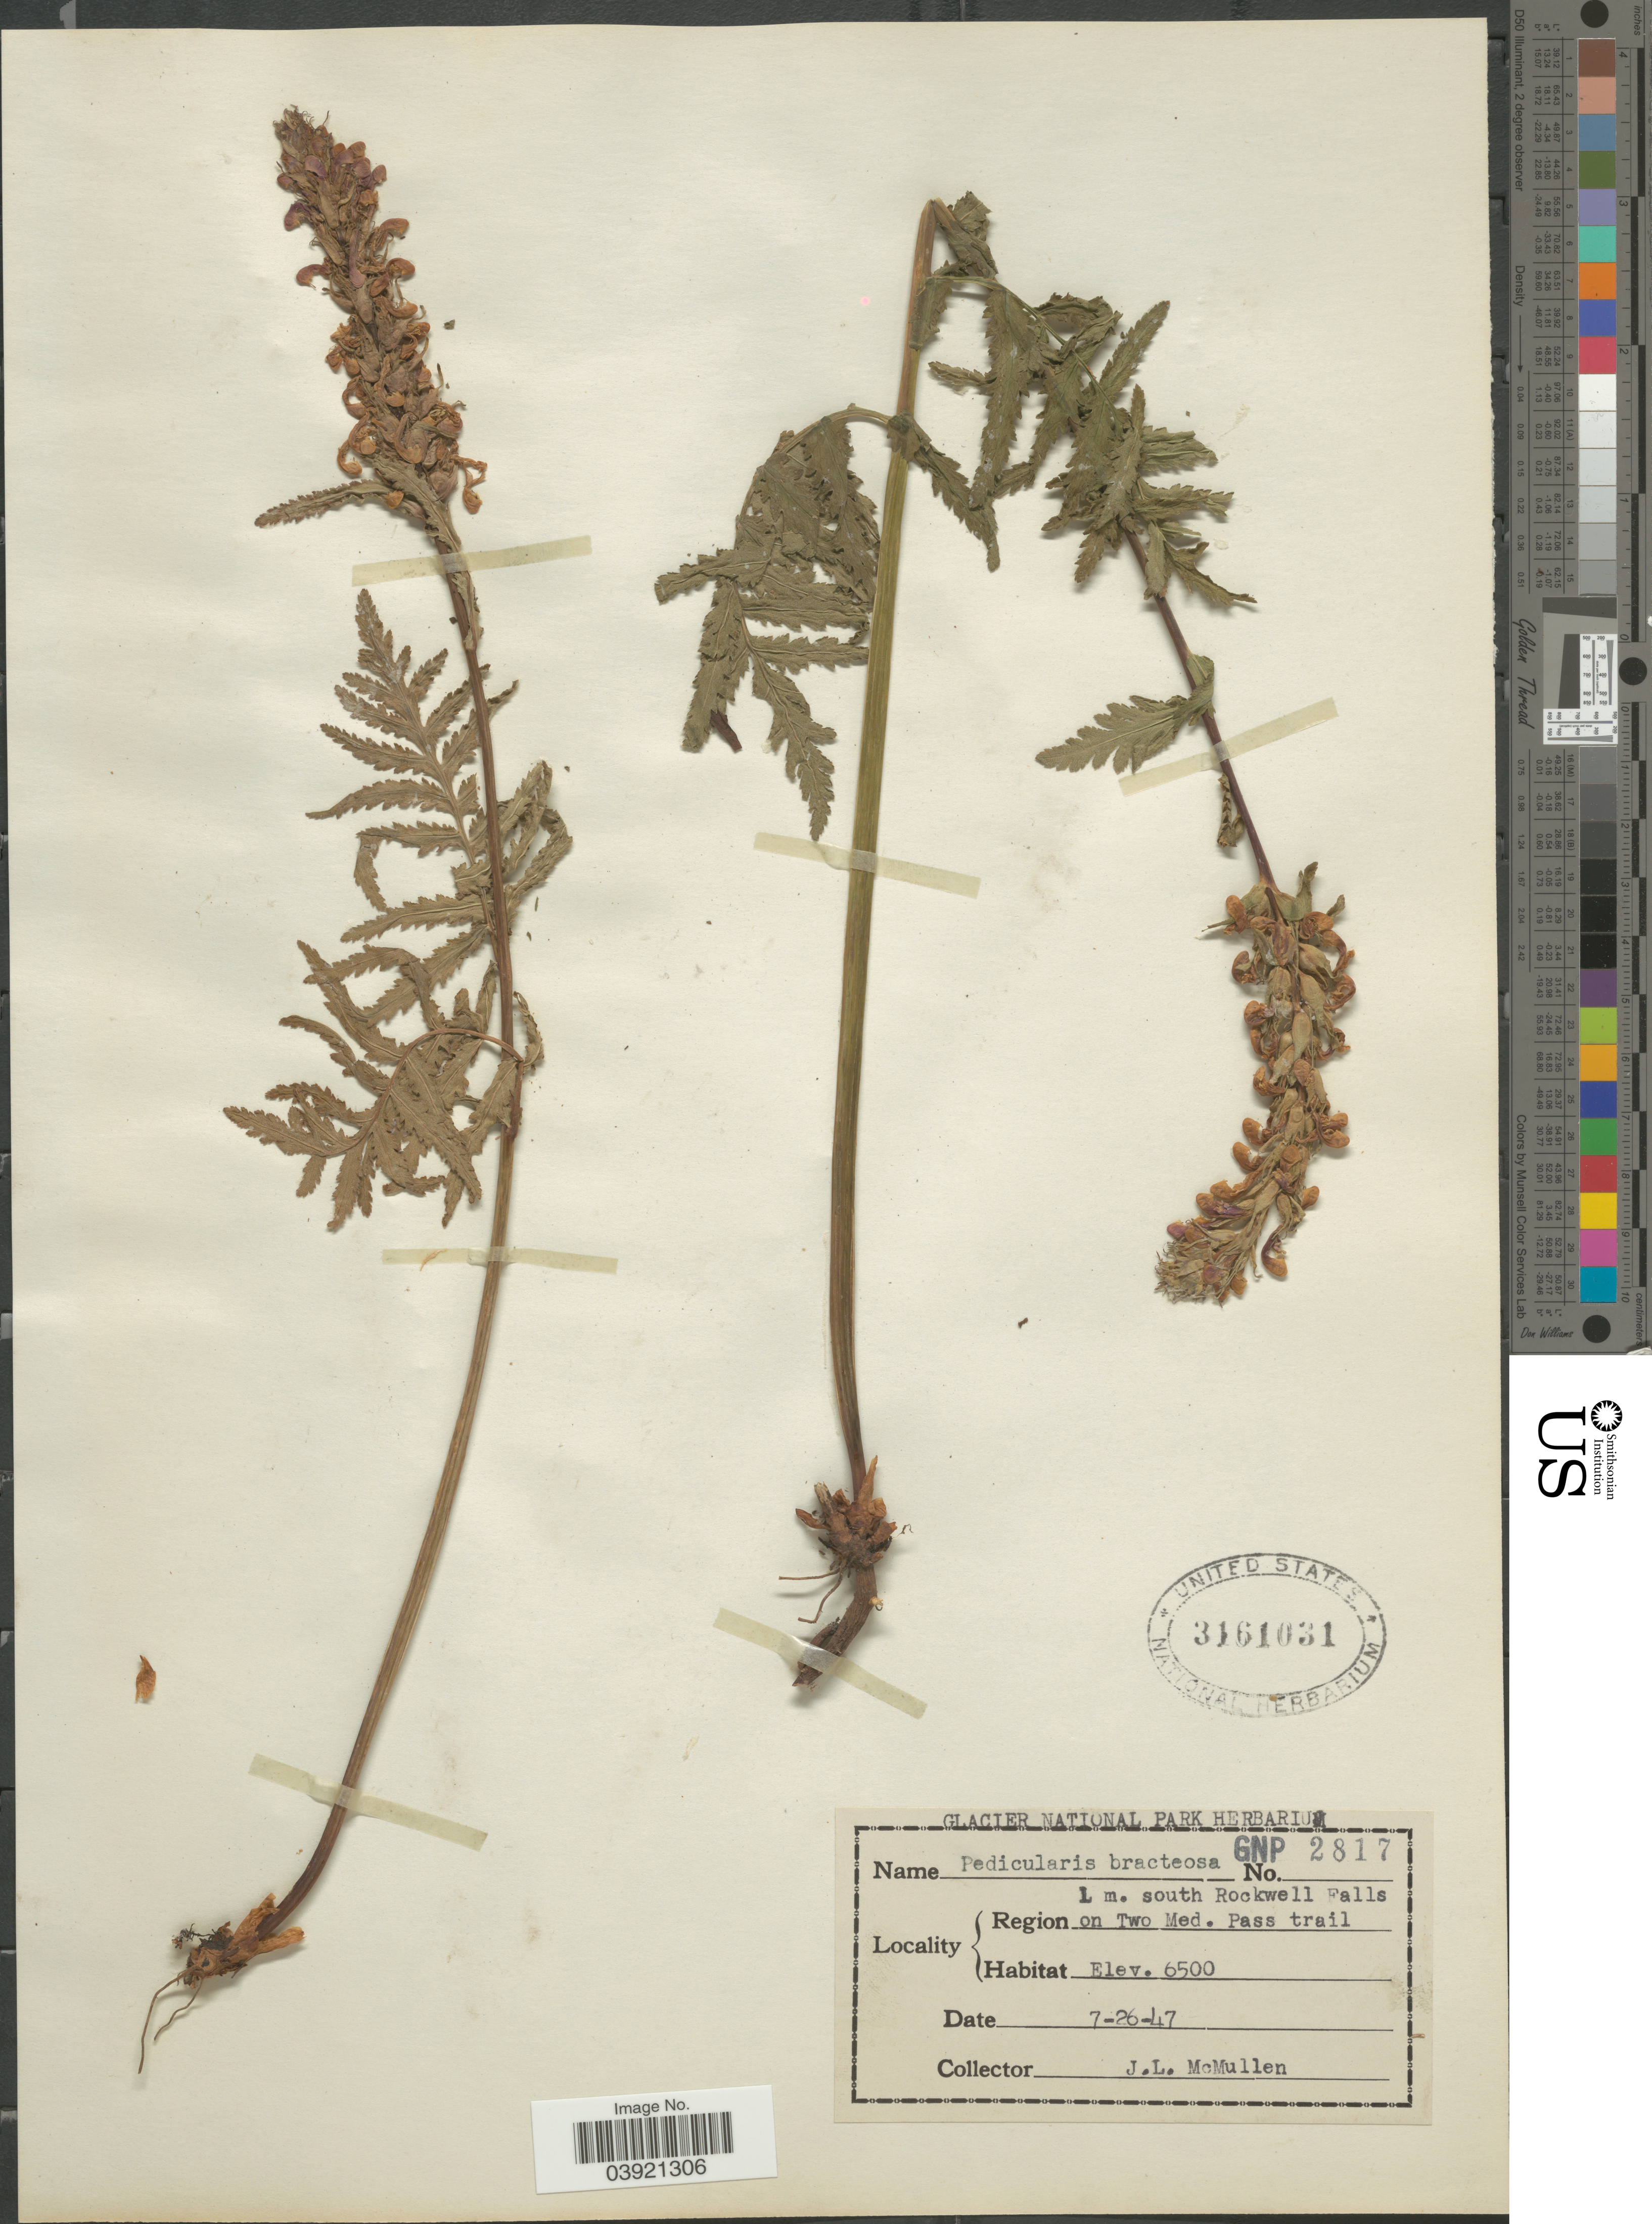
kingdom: Plantae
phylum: Tracheophyta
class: Magnoliopsida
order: Lamiales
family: Orobanchaceae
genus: Pedicularis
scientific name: Pedicularis bracteosa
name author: Benth.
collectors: J. McMullen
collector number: GNP2817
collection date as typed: Transcribed d/m/y: 26/7/47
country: United States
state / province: Montana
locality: Region 1 m. south Rockwell Falls on Two Med. Pass trail.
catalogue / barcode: US 3161031